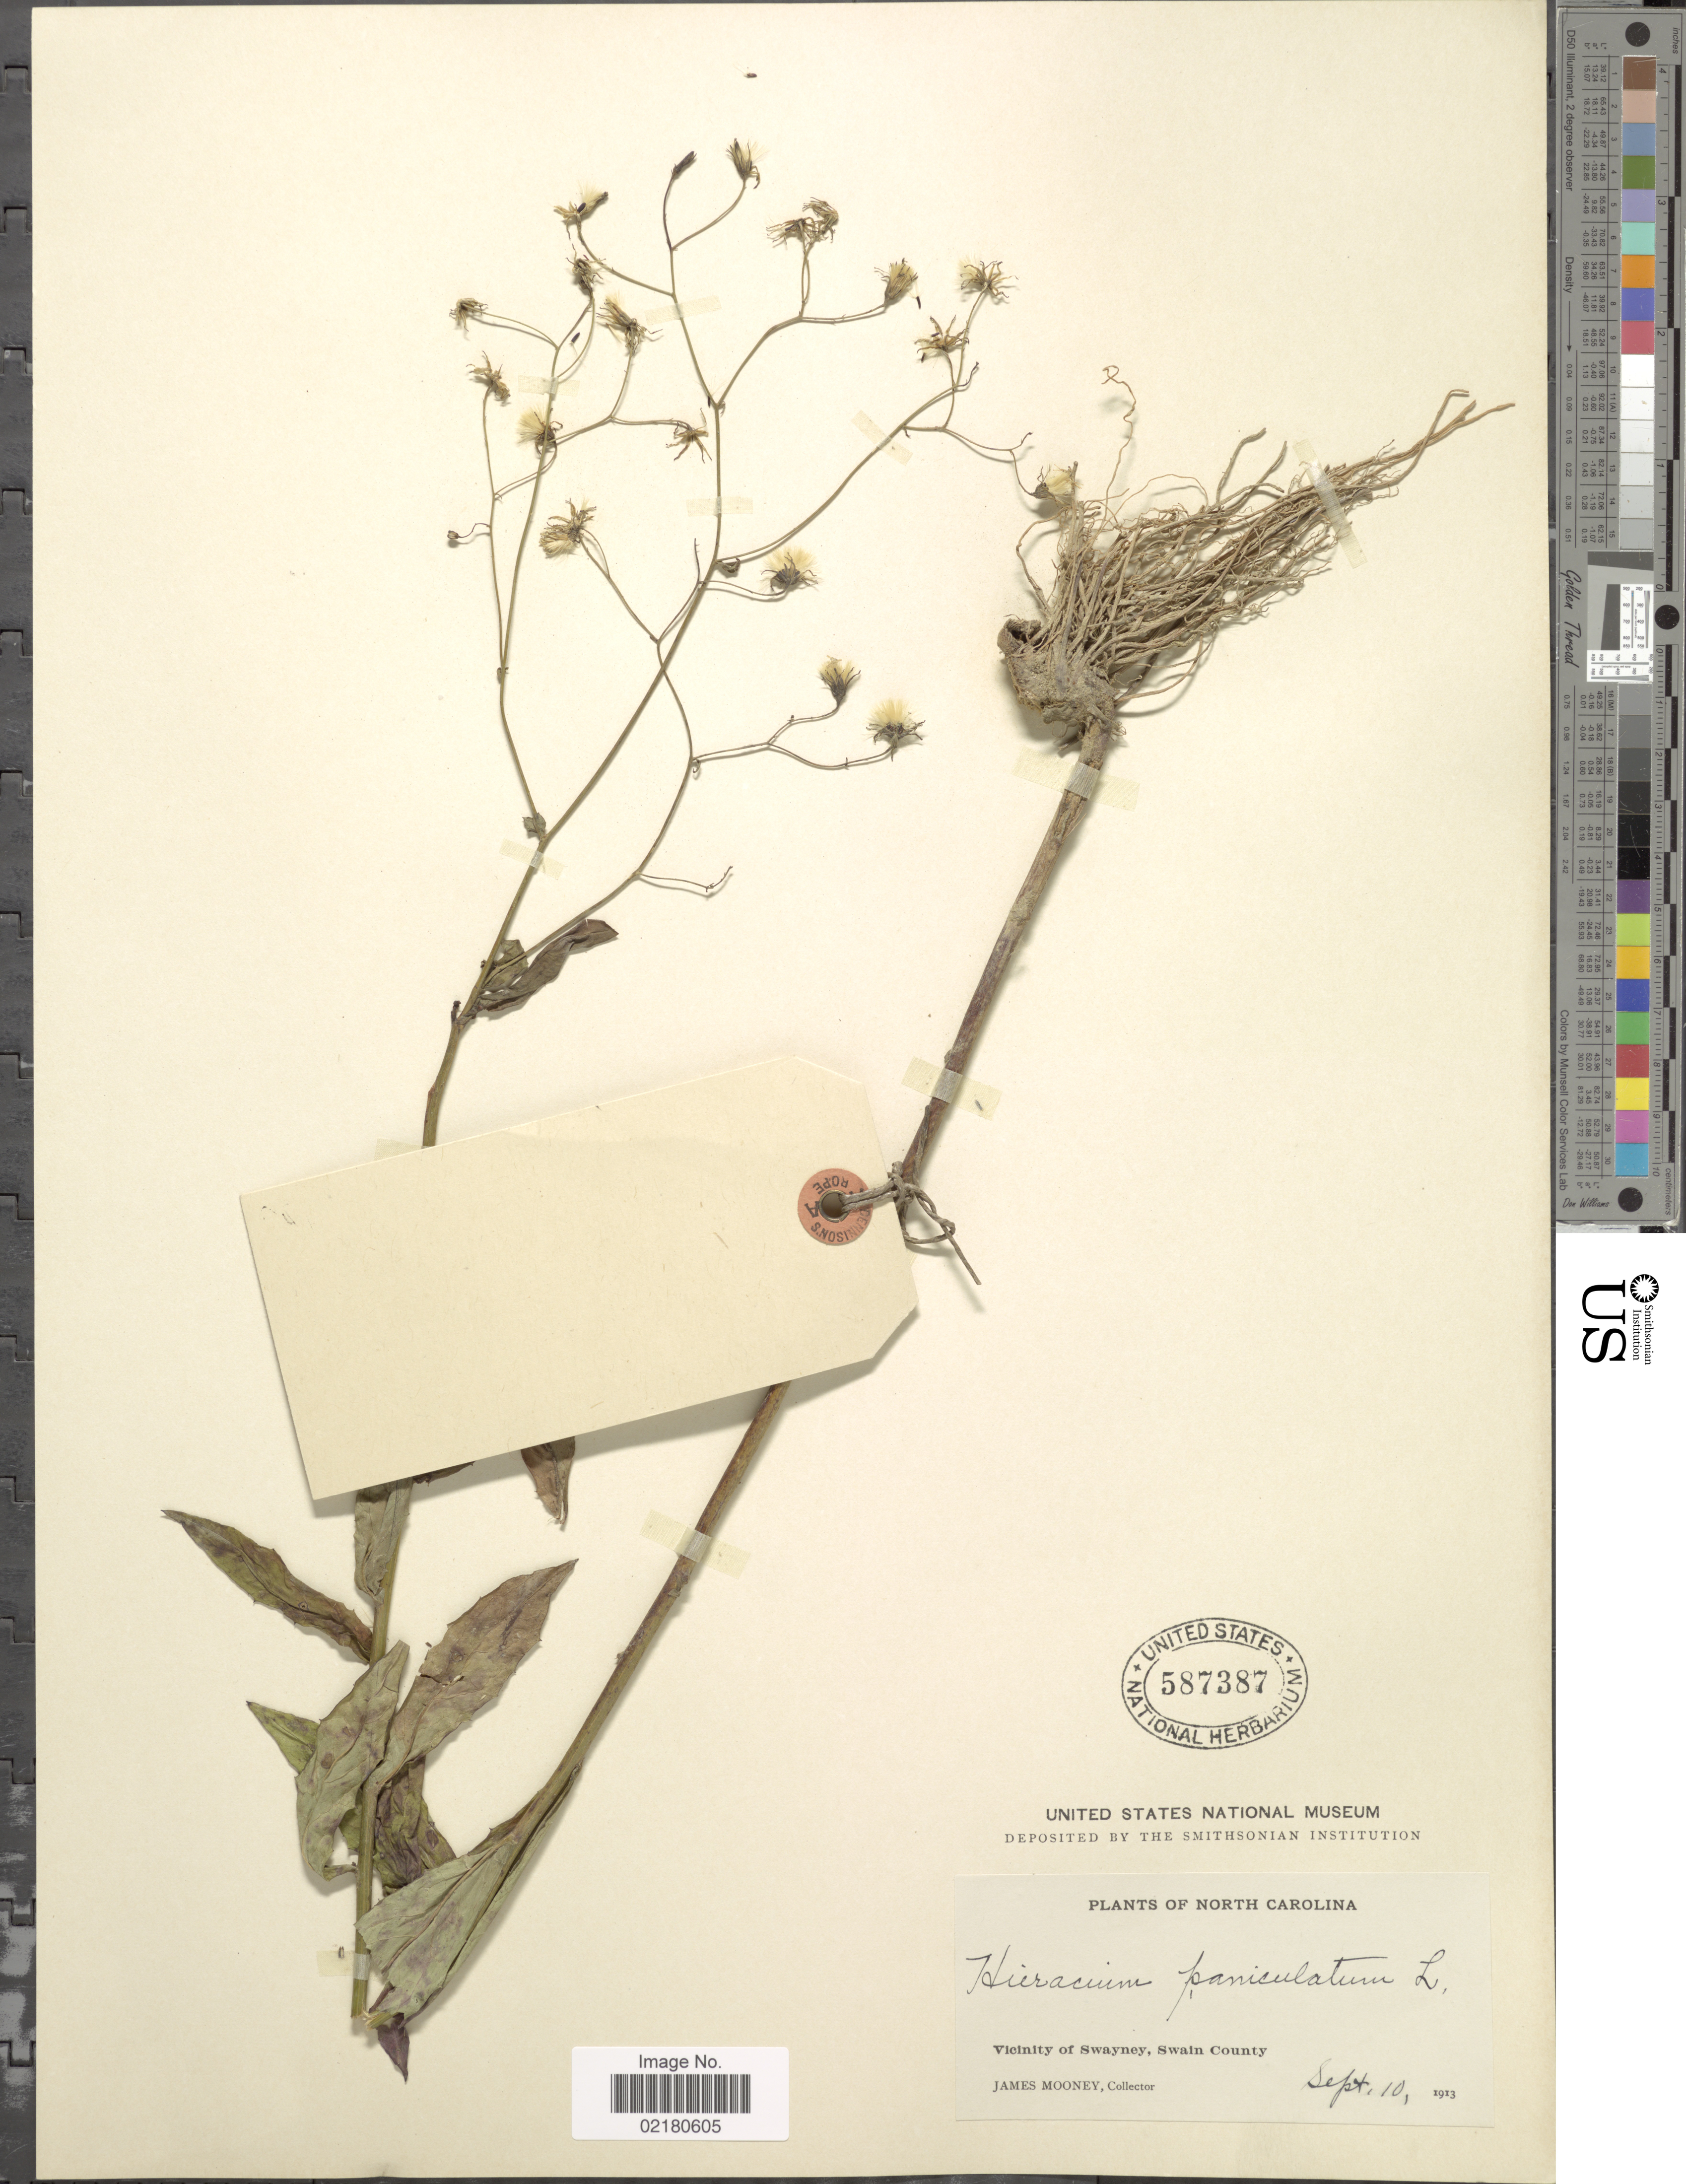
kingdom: Plantae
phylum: Tracheophyta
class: Magnoliopsida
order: Asterales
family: Asteraceae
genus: Hieracium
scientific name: Hieracium paniculatum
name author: L.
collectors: J. Mooney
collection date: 1913-09-10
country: United States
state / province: North Carolina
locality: Vicinity of Swayney, Swain County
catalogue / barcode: US 587387